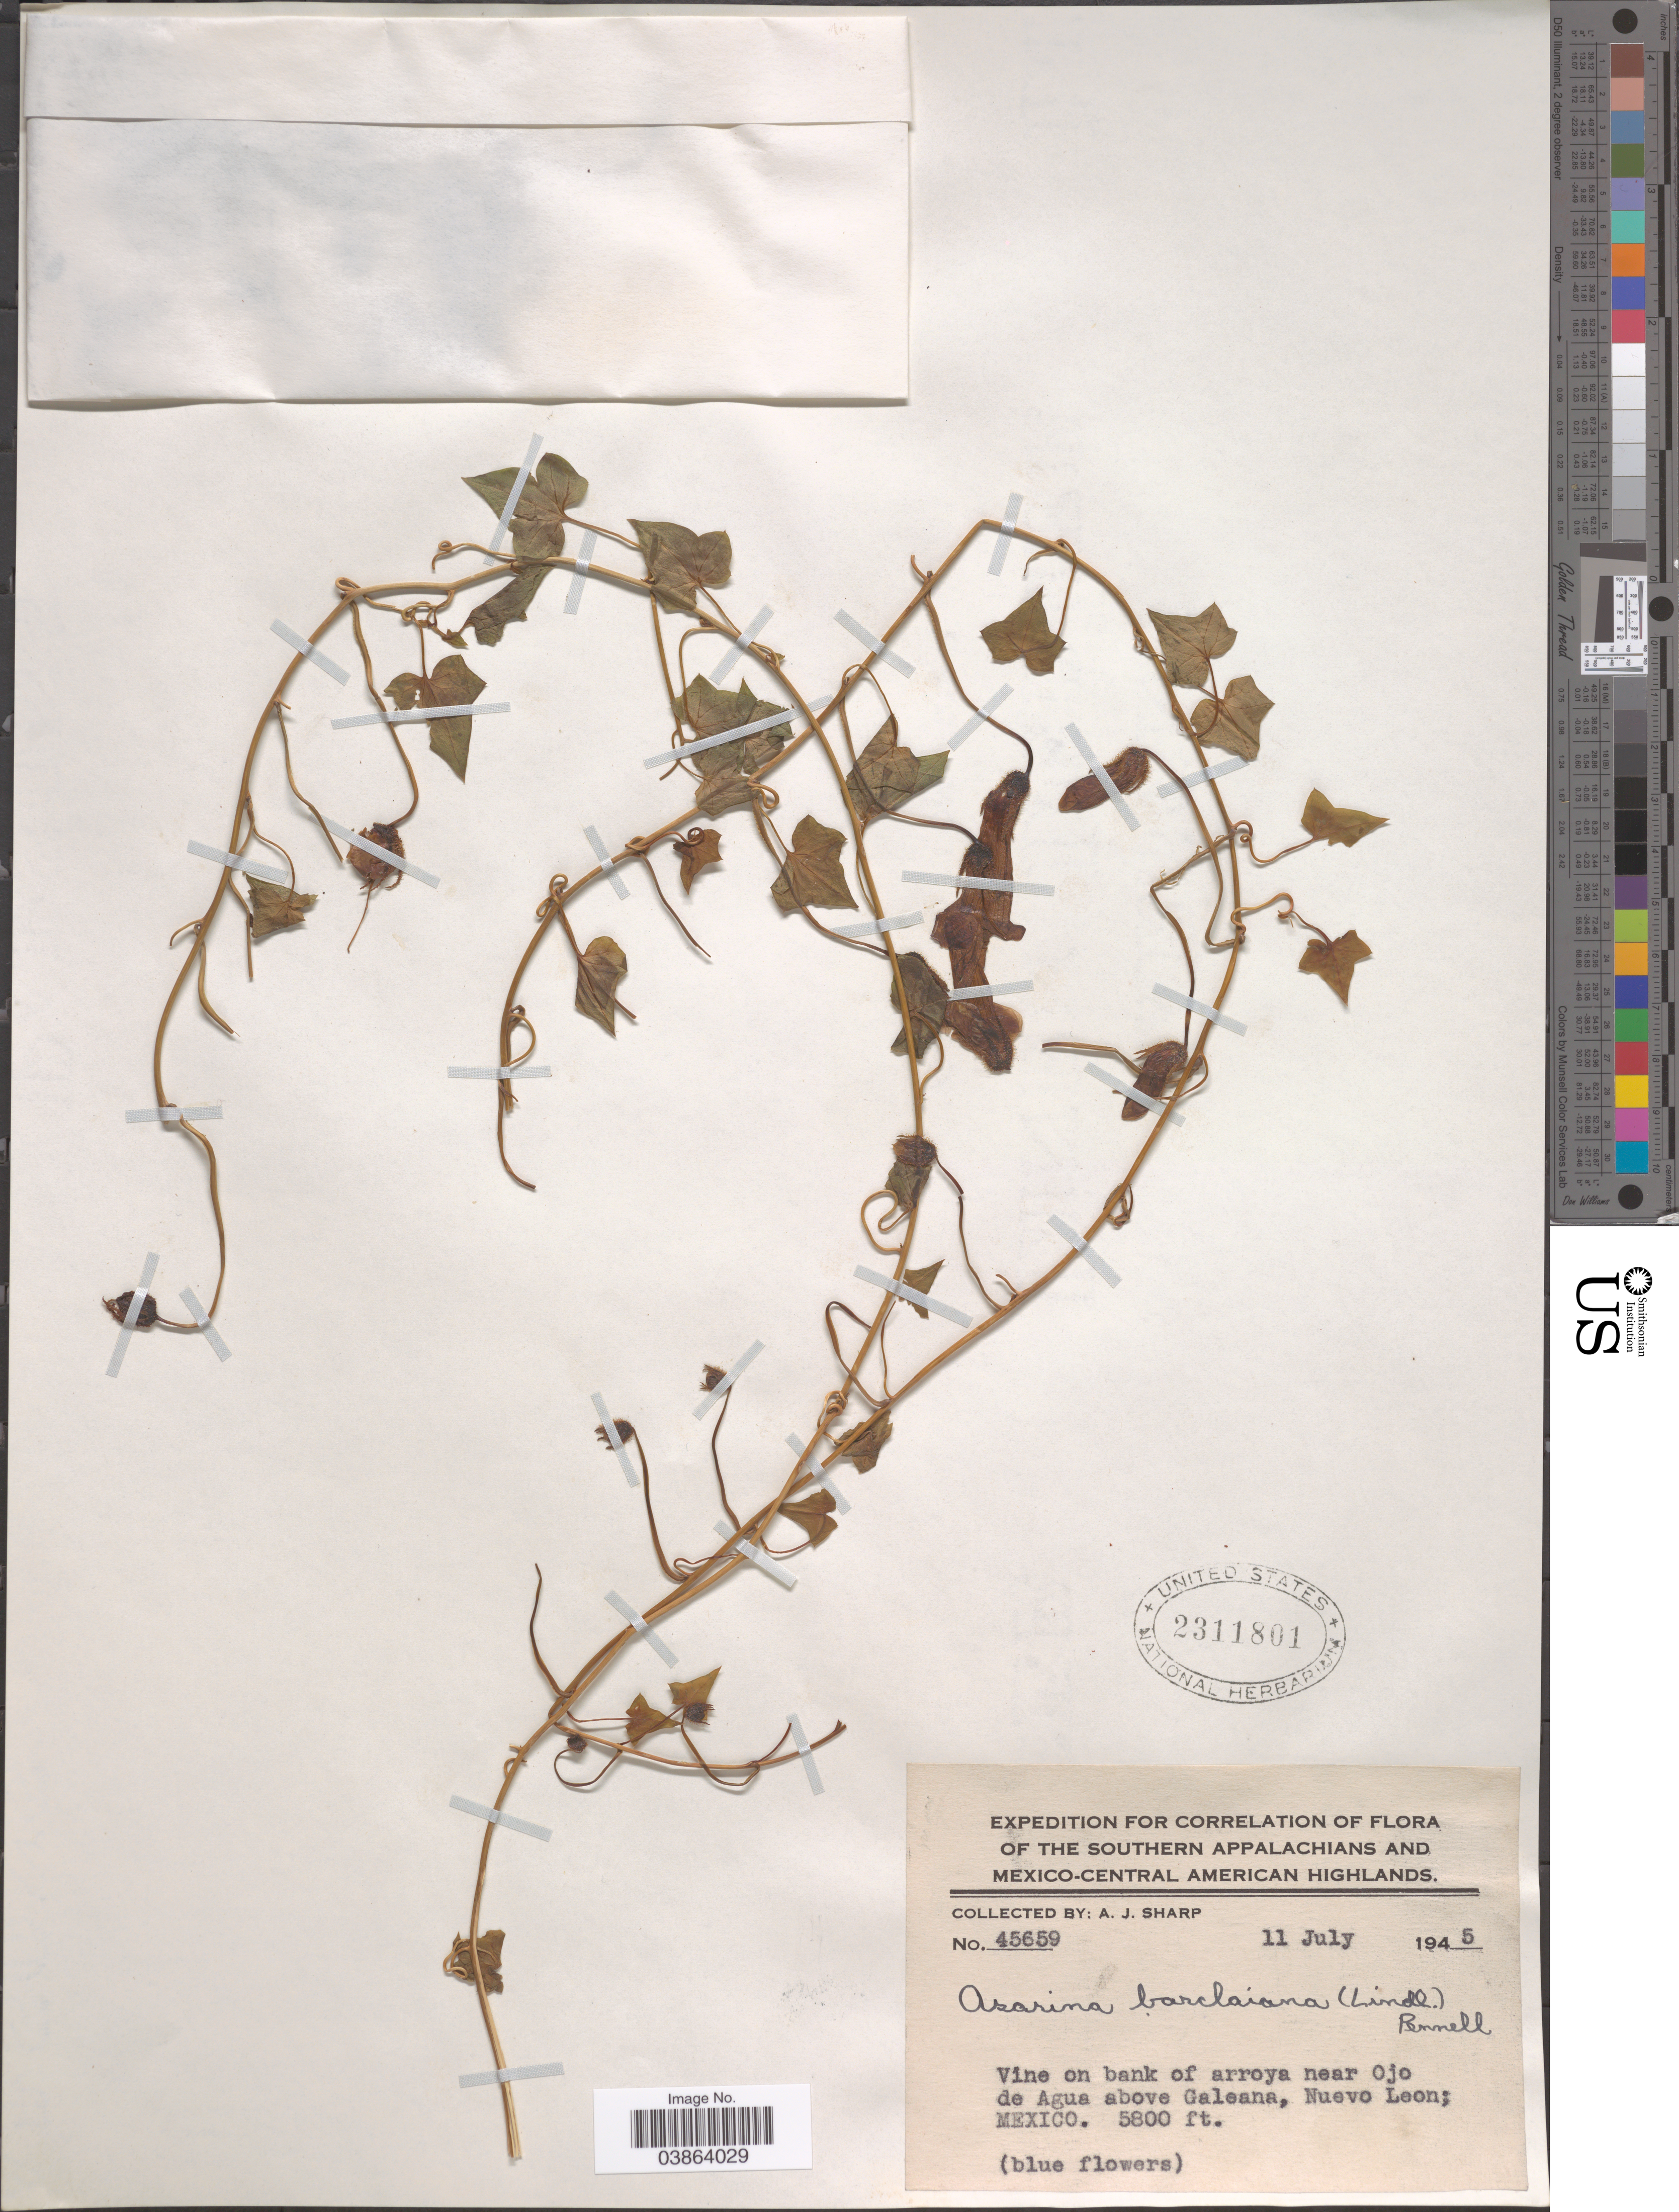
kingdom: Plantae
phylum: Tracheophyta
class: Magnoliopsida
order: Lamiales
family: Plantaginaceae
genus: Asarina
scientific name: Asarina barclaiana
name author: (Lindl.) Pennell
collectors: A. J. Sharp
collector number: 45659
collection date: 1945-07-11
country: Mexico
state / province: Nuevo León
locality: The Southern Appalachians and Mexico-Central American Highlands. Vine on bank of arroya near Ojo de Agua above Galeana.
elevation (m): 1768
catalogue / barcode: US 2311801